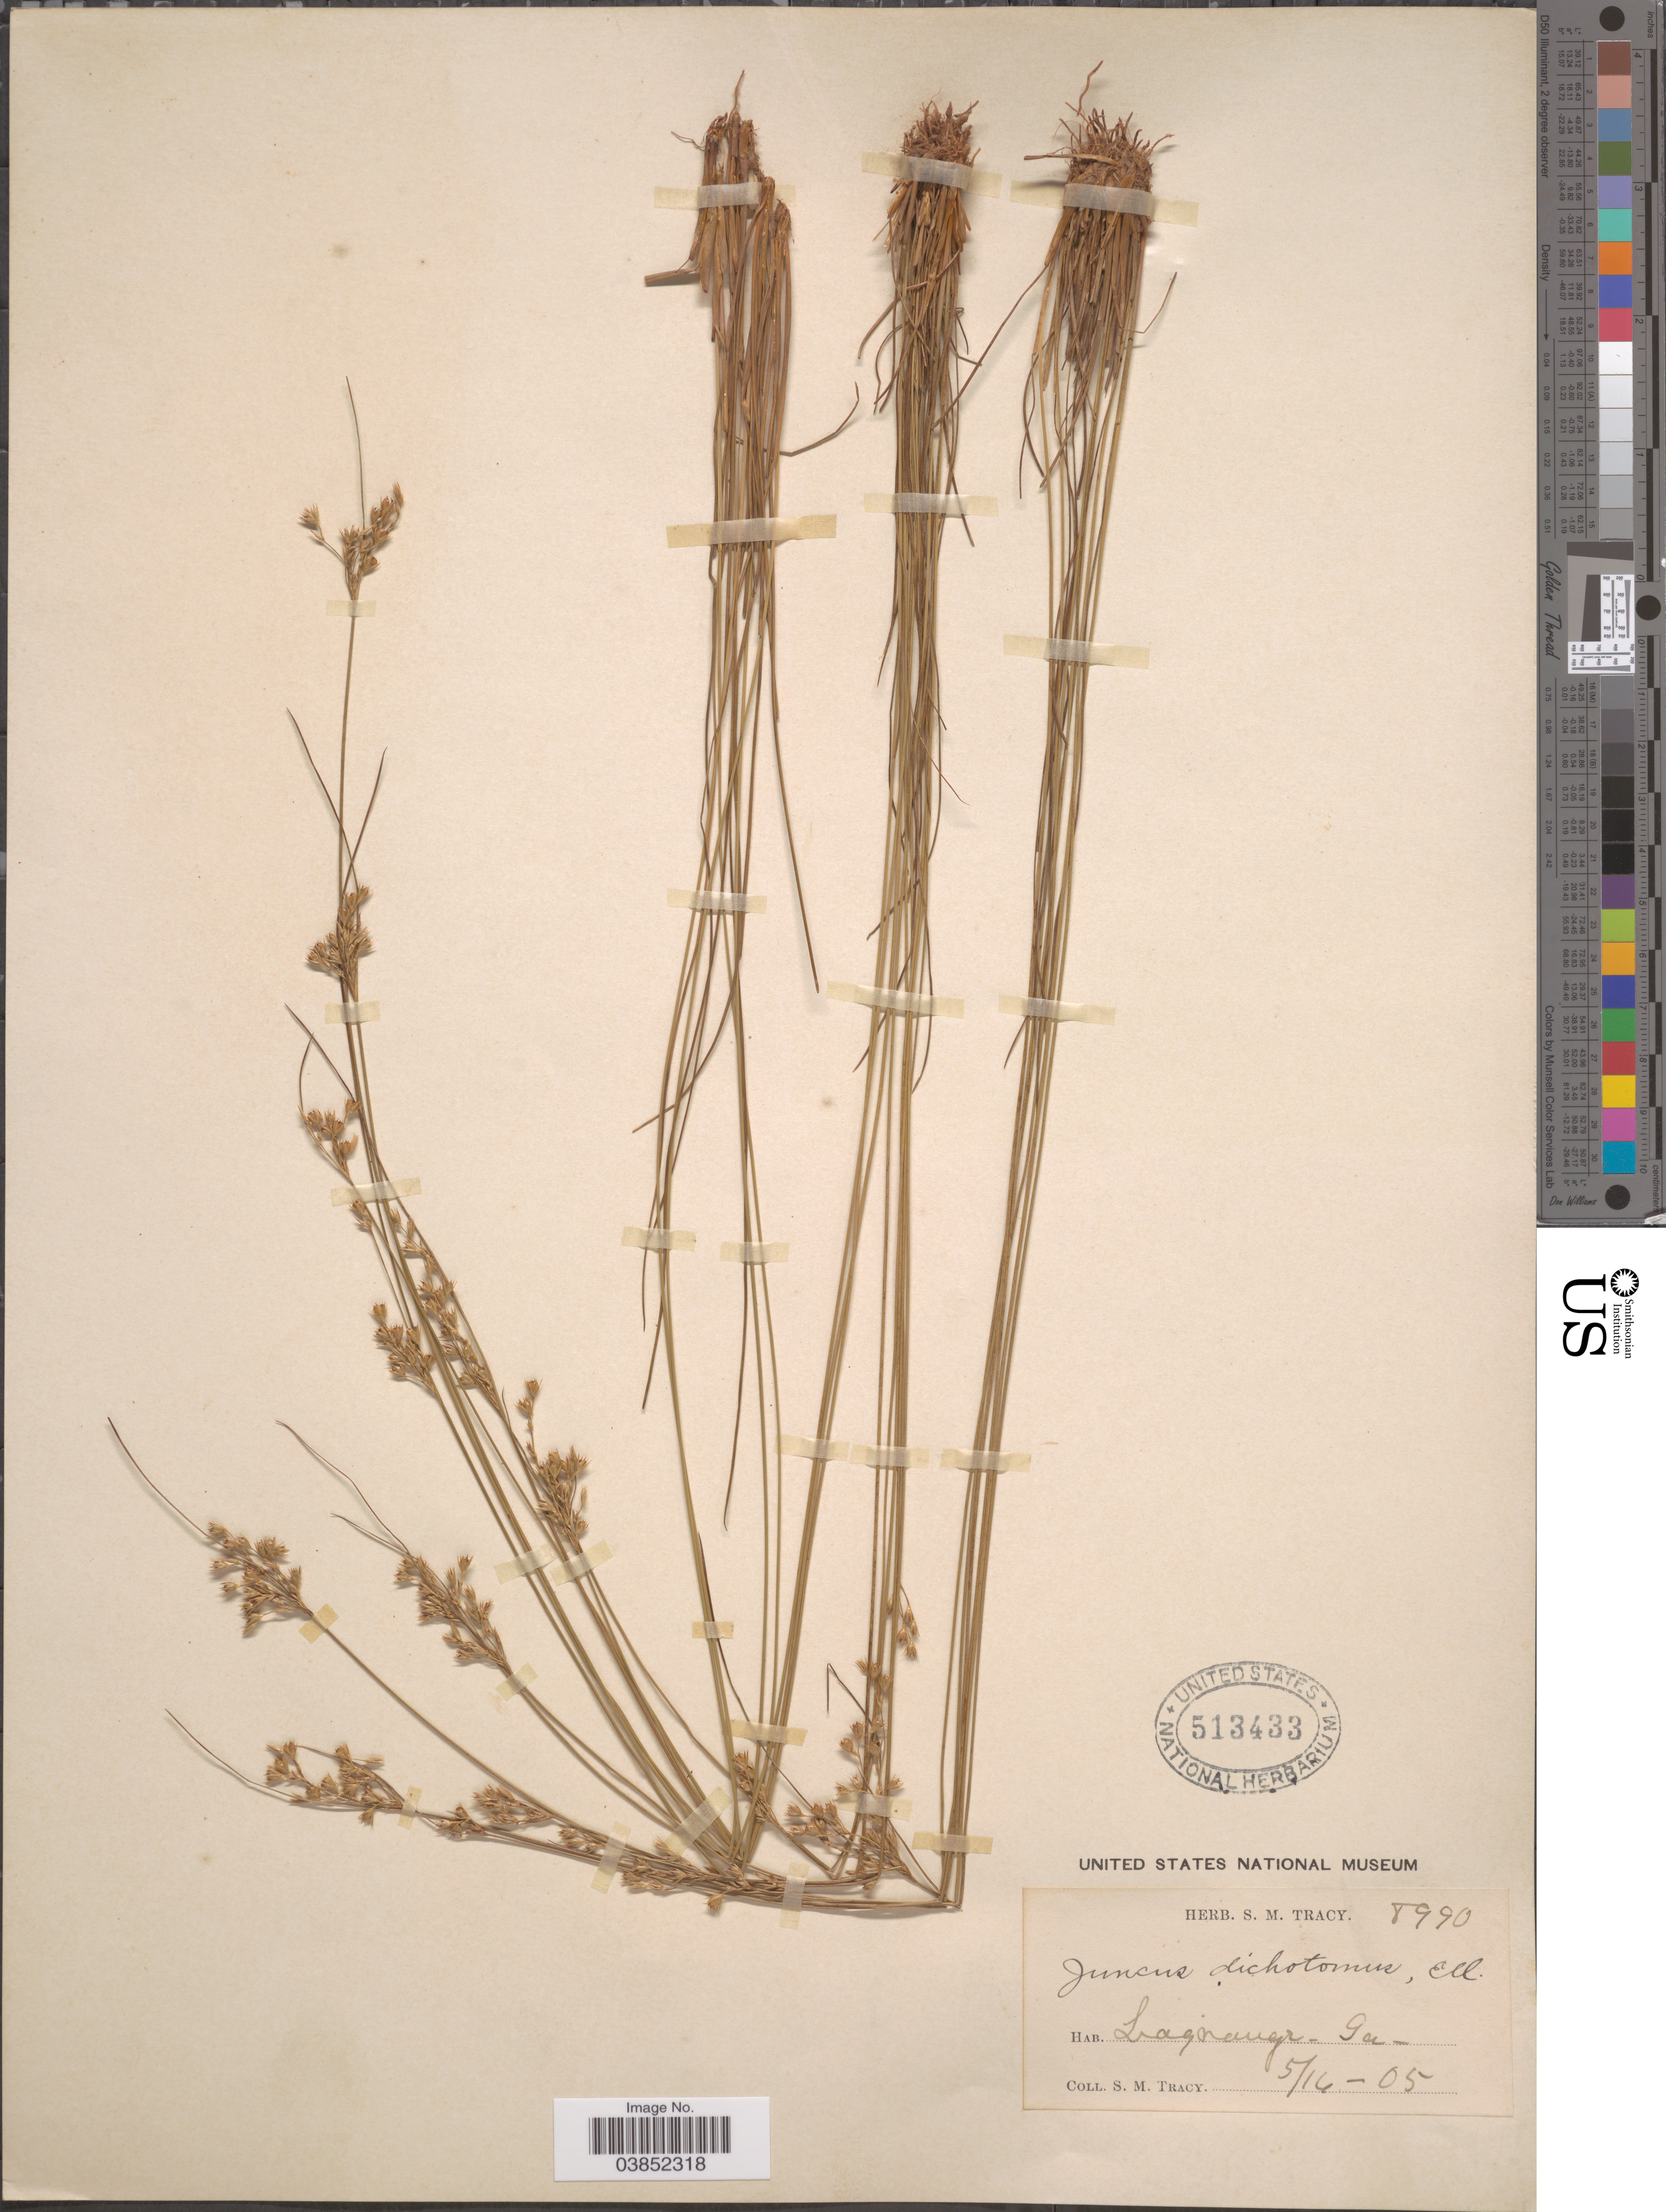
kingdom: Plantae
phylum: Tracheophyta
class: Liliopsida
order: Poales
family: Juncaceae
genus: Juncus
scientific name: Juncus dichotomus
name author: Elliott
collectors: S. M. Tracy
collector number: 8990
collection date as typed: Transcribed d/m/y: 14/5/5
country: United States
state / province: Georgia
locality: Lagrange.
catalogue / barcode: US 513433